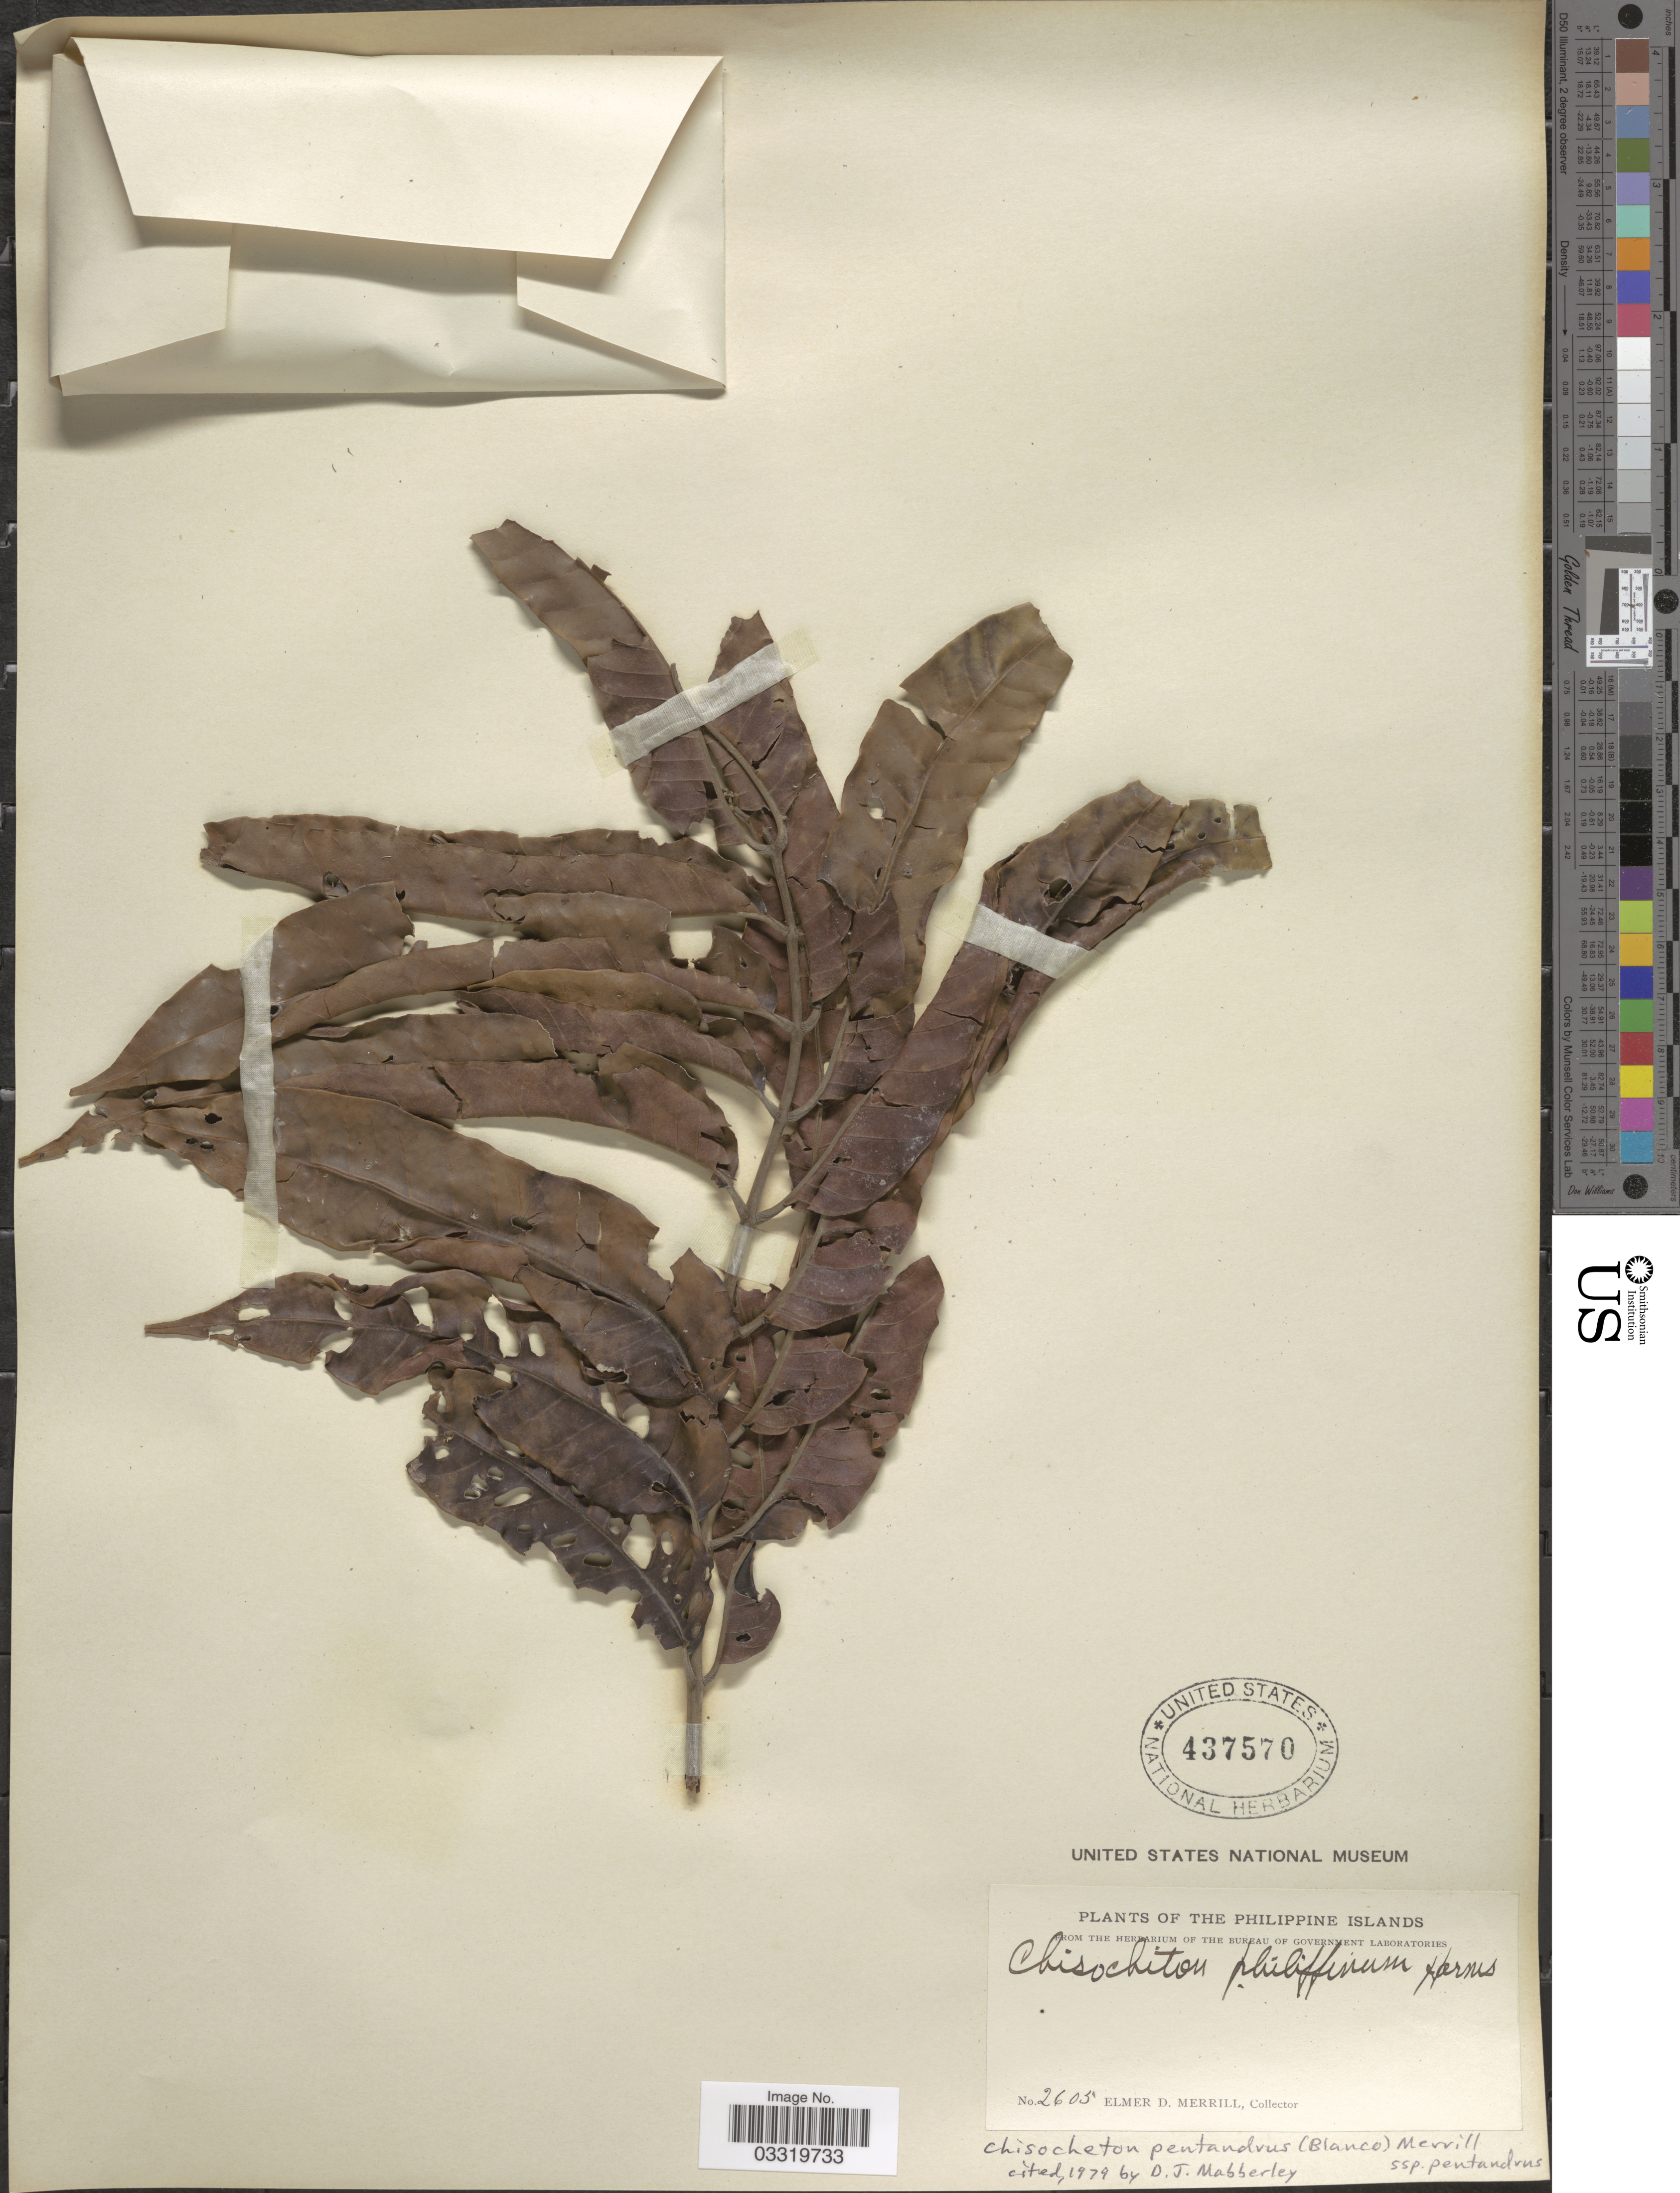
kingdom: Plantae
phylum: Tracheophyta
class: Magnoliopsida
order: Sapindales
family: Meliaceae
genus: Chisocheton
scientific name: Chisocheton pentandrus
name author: (Blanco) Merr.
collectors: E. D. Merrill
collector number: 2605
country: Philippines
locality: The Philippine Islands.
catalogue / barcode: US 437570